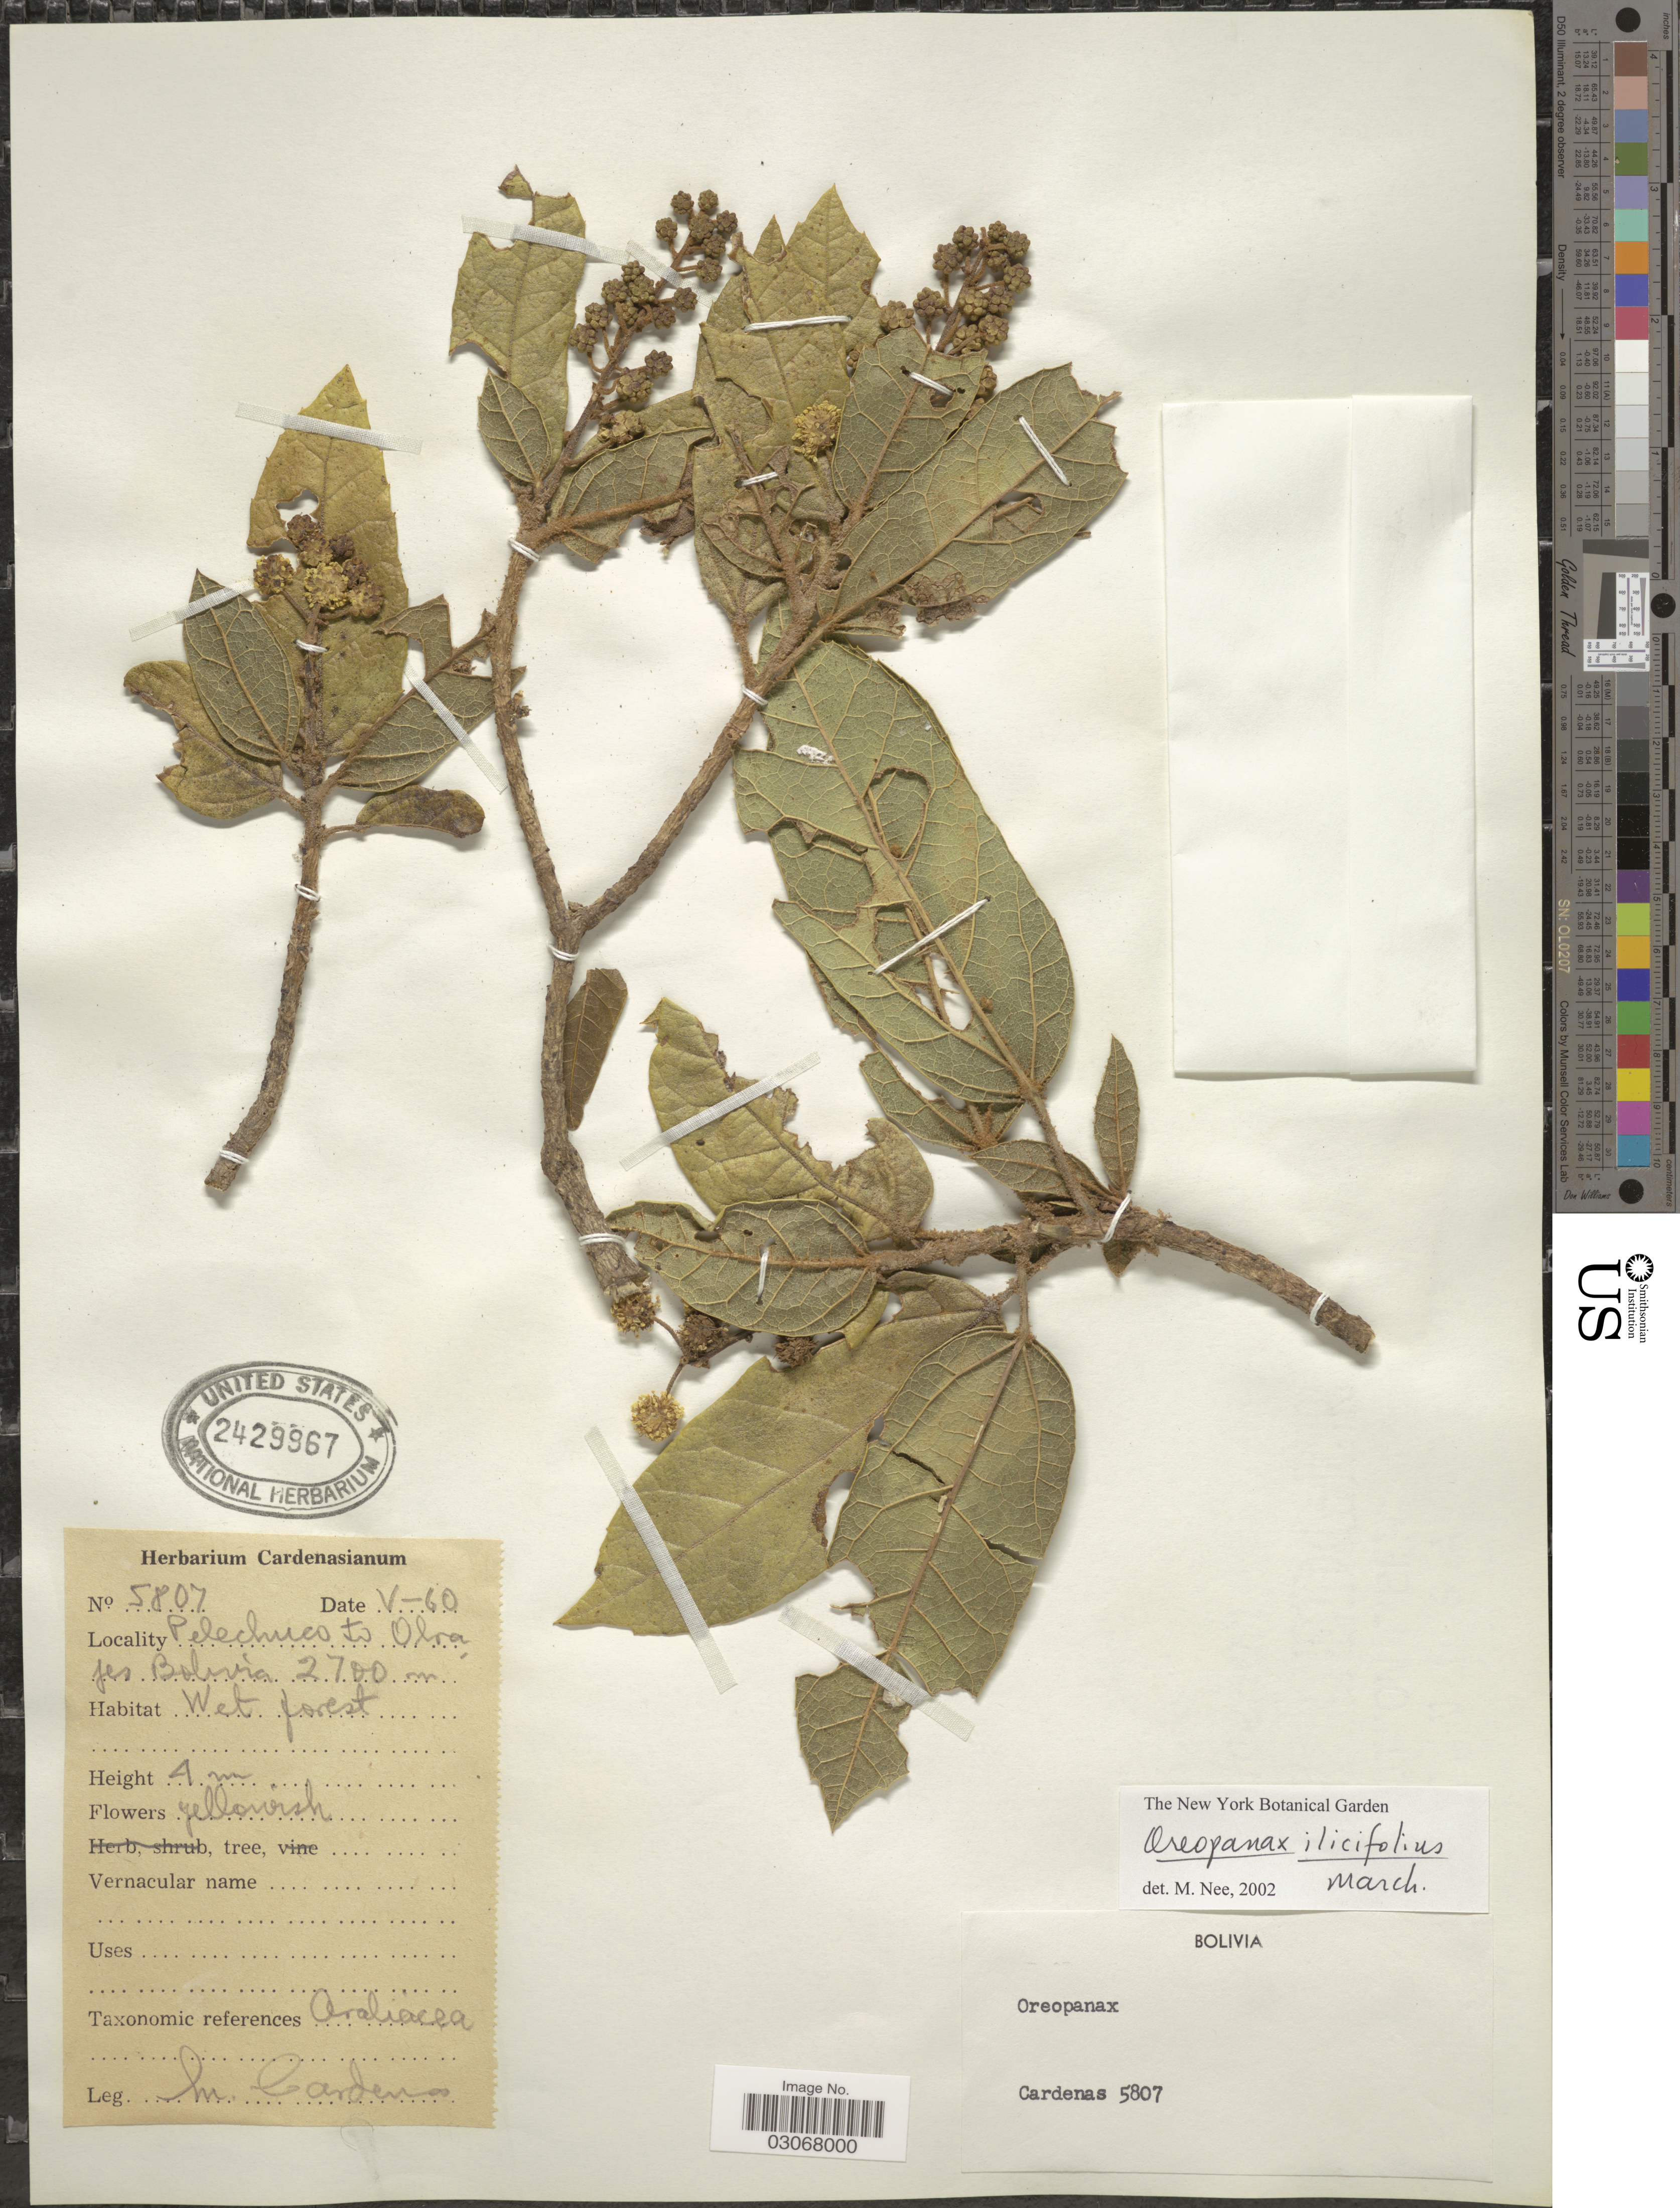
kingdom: Plantae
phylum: Tracheophyta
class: Magnoliopsida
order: Apiales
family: Araliaceae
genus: Oreopanax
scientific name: Oreopanax ilicifolius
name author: Marchal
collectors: M. Cárdenas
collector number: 5807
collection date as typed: Transcribed d/m/y: /5/60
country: Bolivia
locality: Pelechuco to Olrajes.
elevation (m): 2700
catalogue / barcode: US 2429967